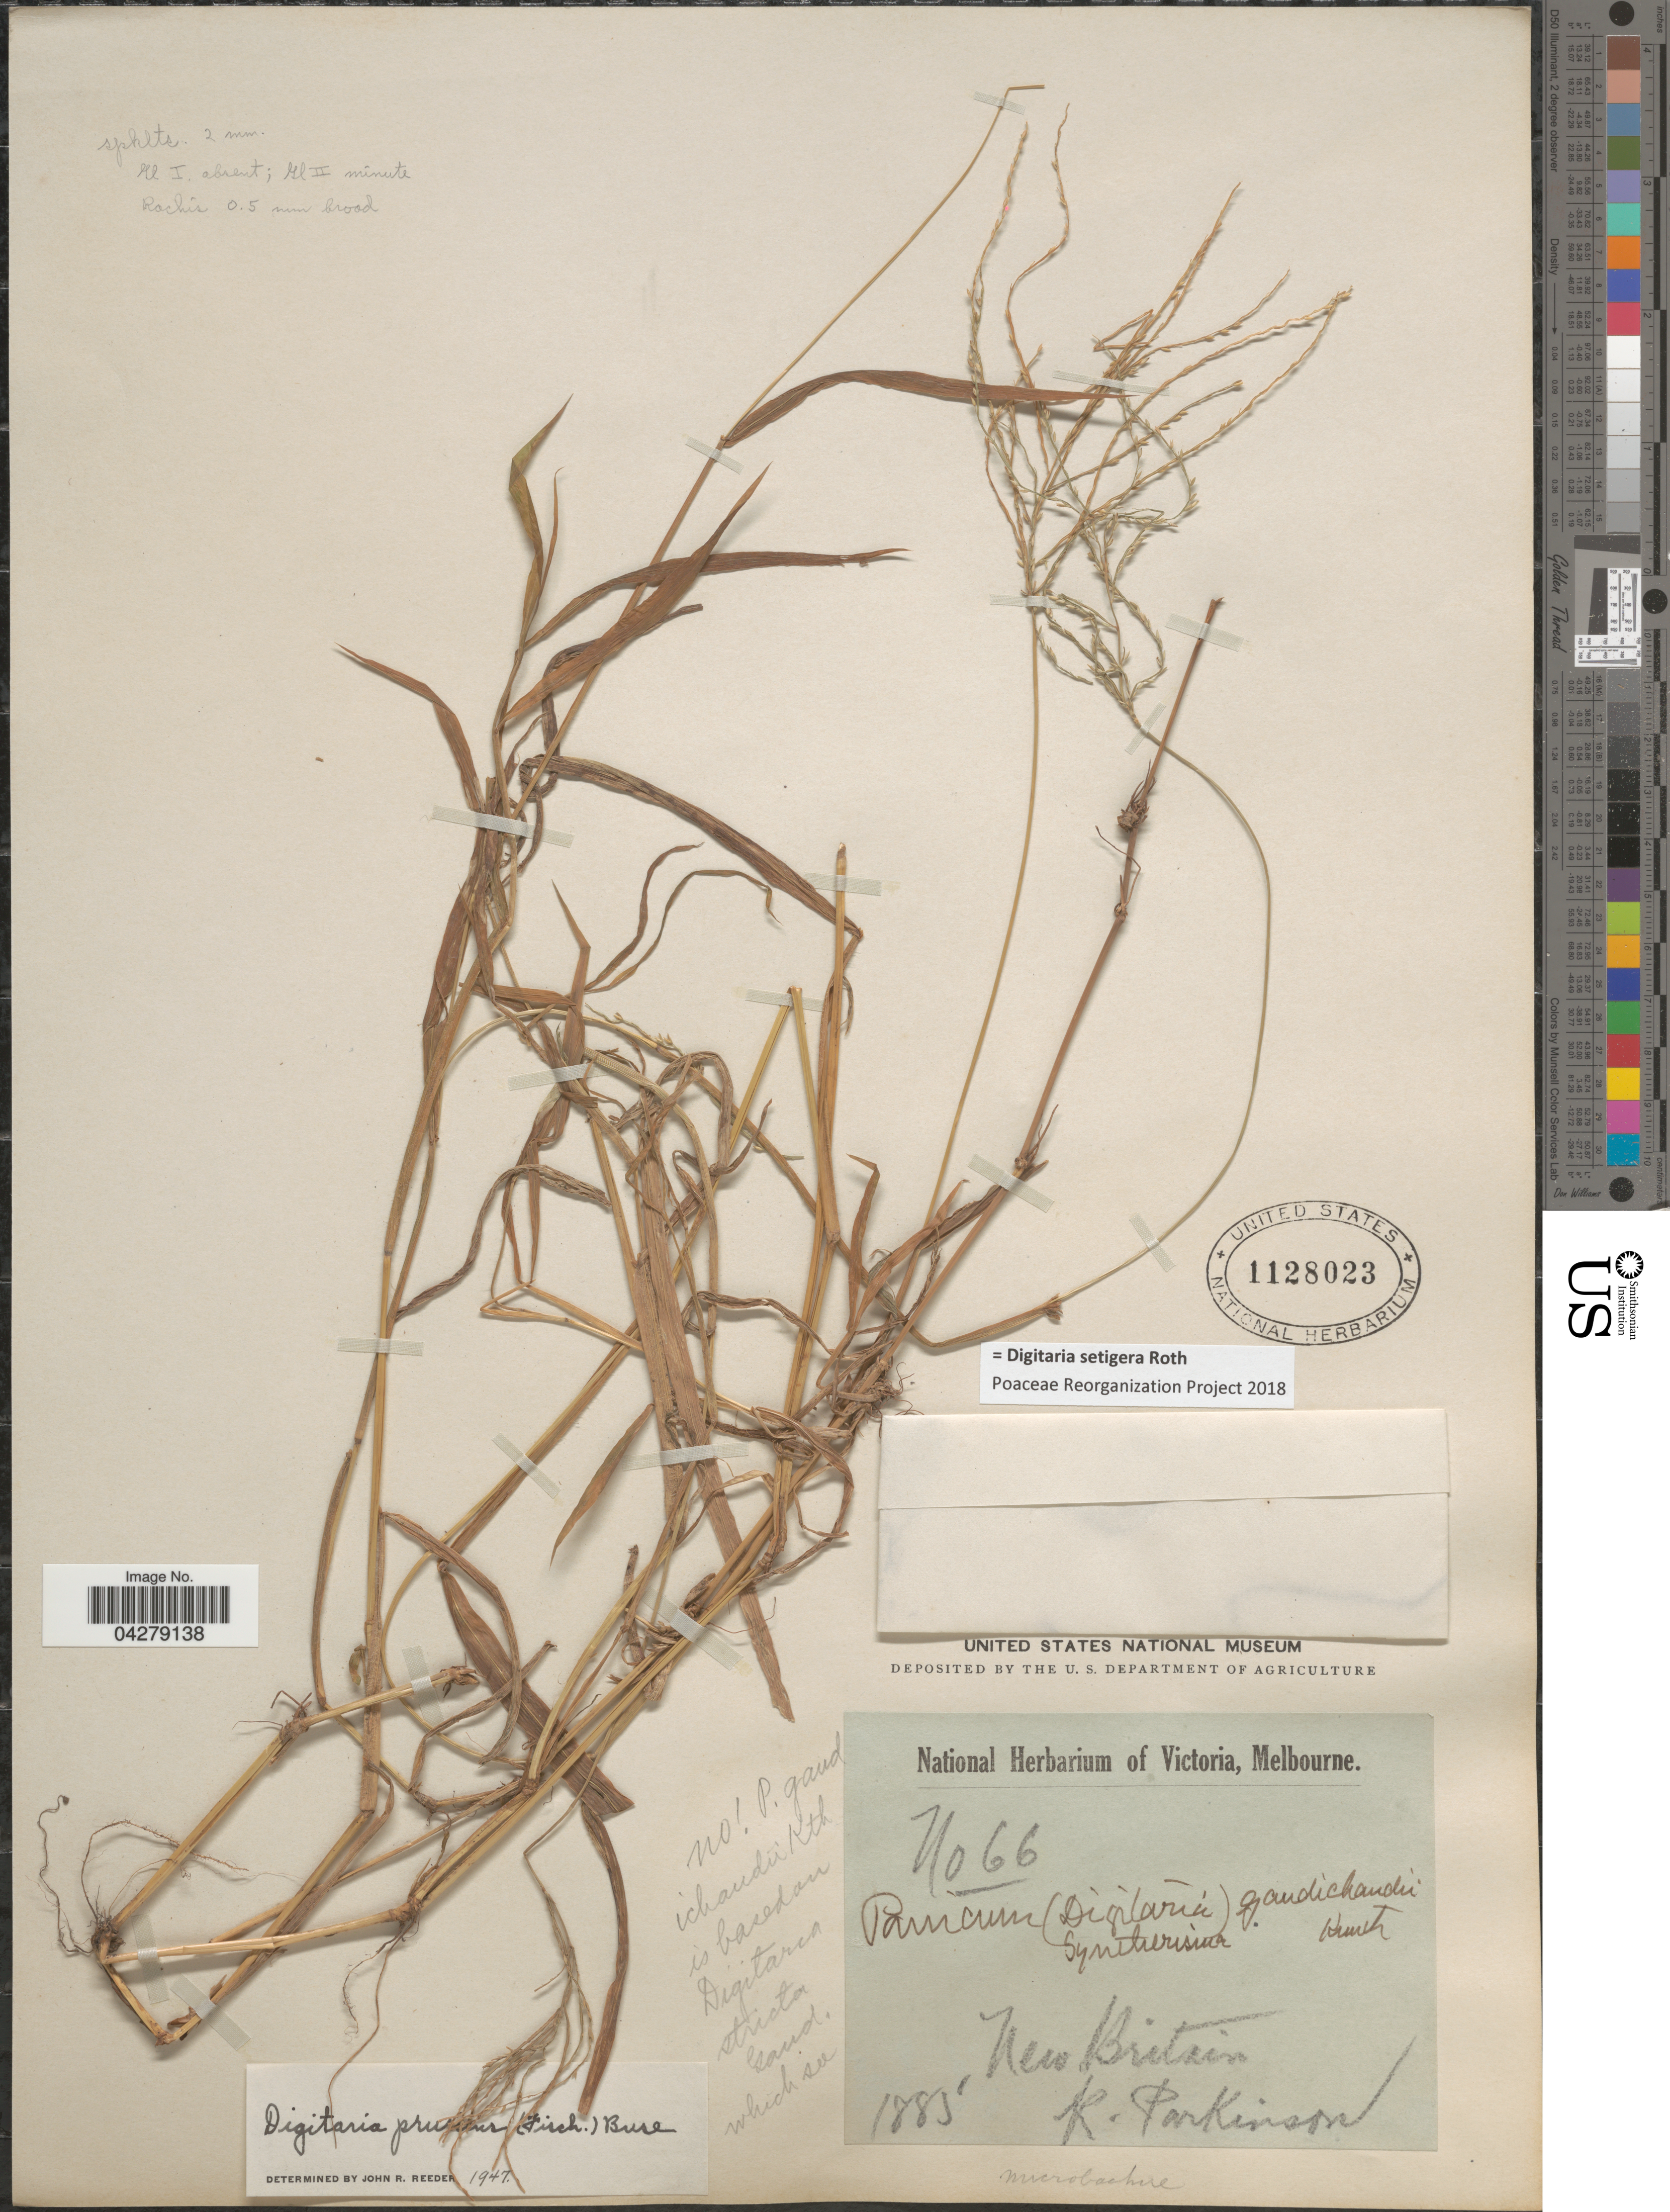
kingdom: Plantae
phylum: Tracheophyta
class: Liliopsida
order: Poales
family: Poaceae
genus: Digitaria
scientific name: Digitaria setigera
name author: Roth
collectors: K. Parkinson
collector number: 66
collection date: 1885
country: Papua New Guinea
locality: New Britain.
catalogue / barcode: US 1128023